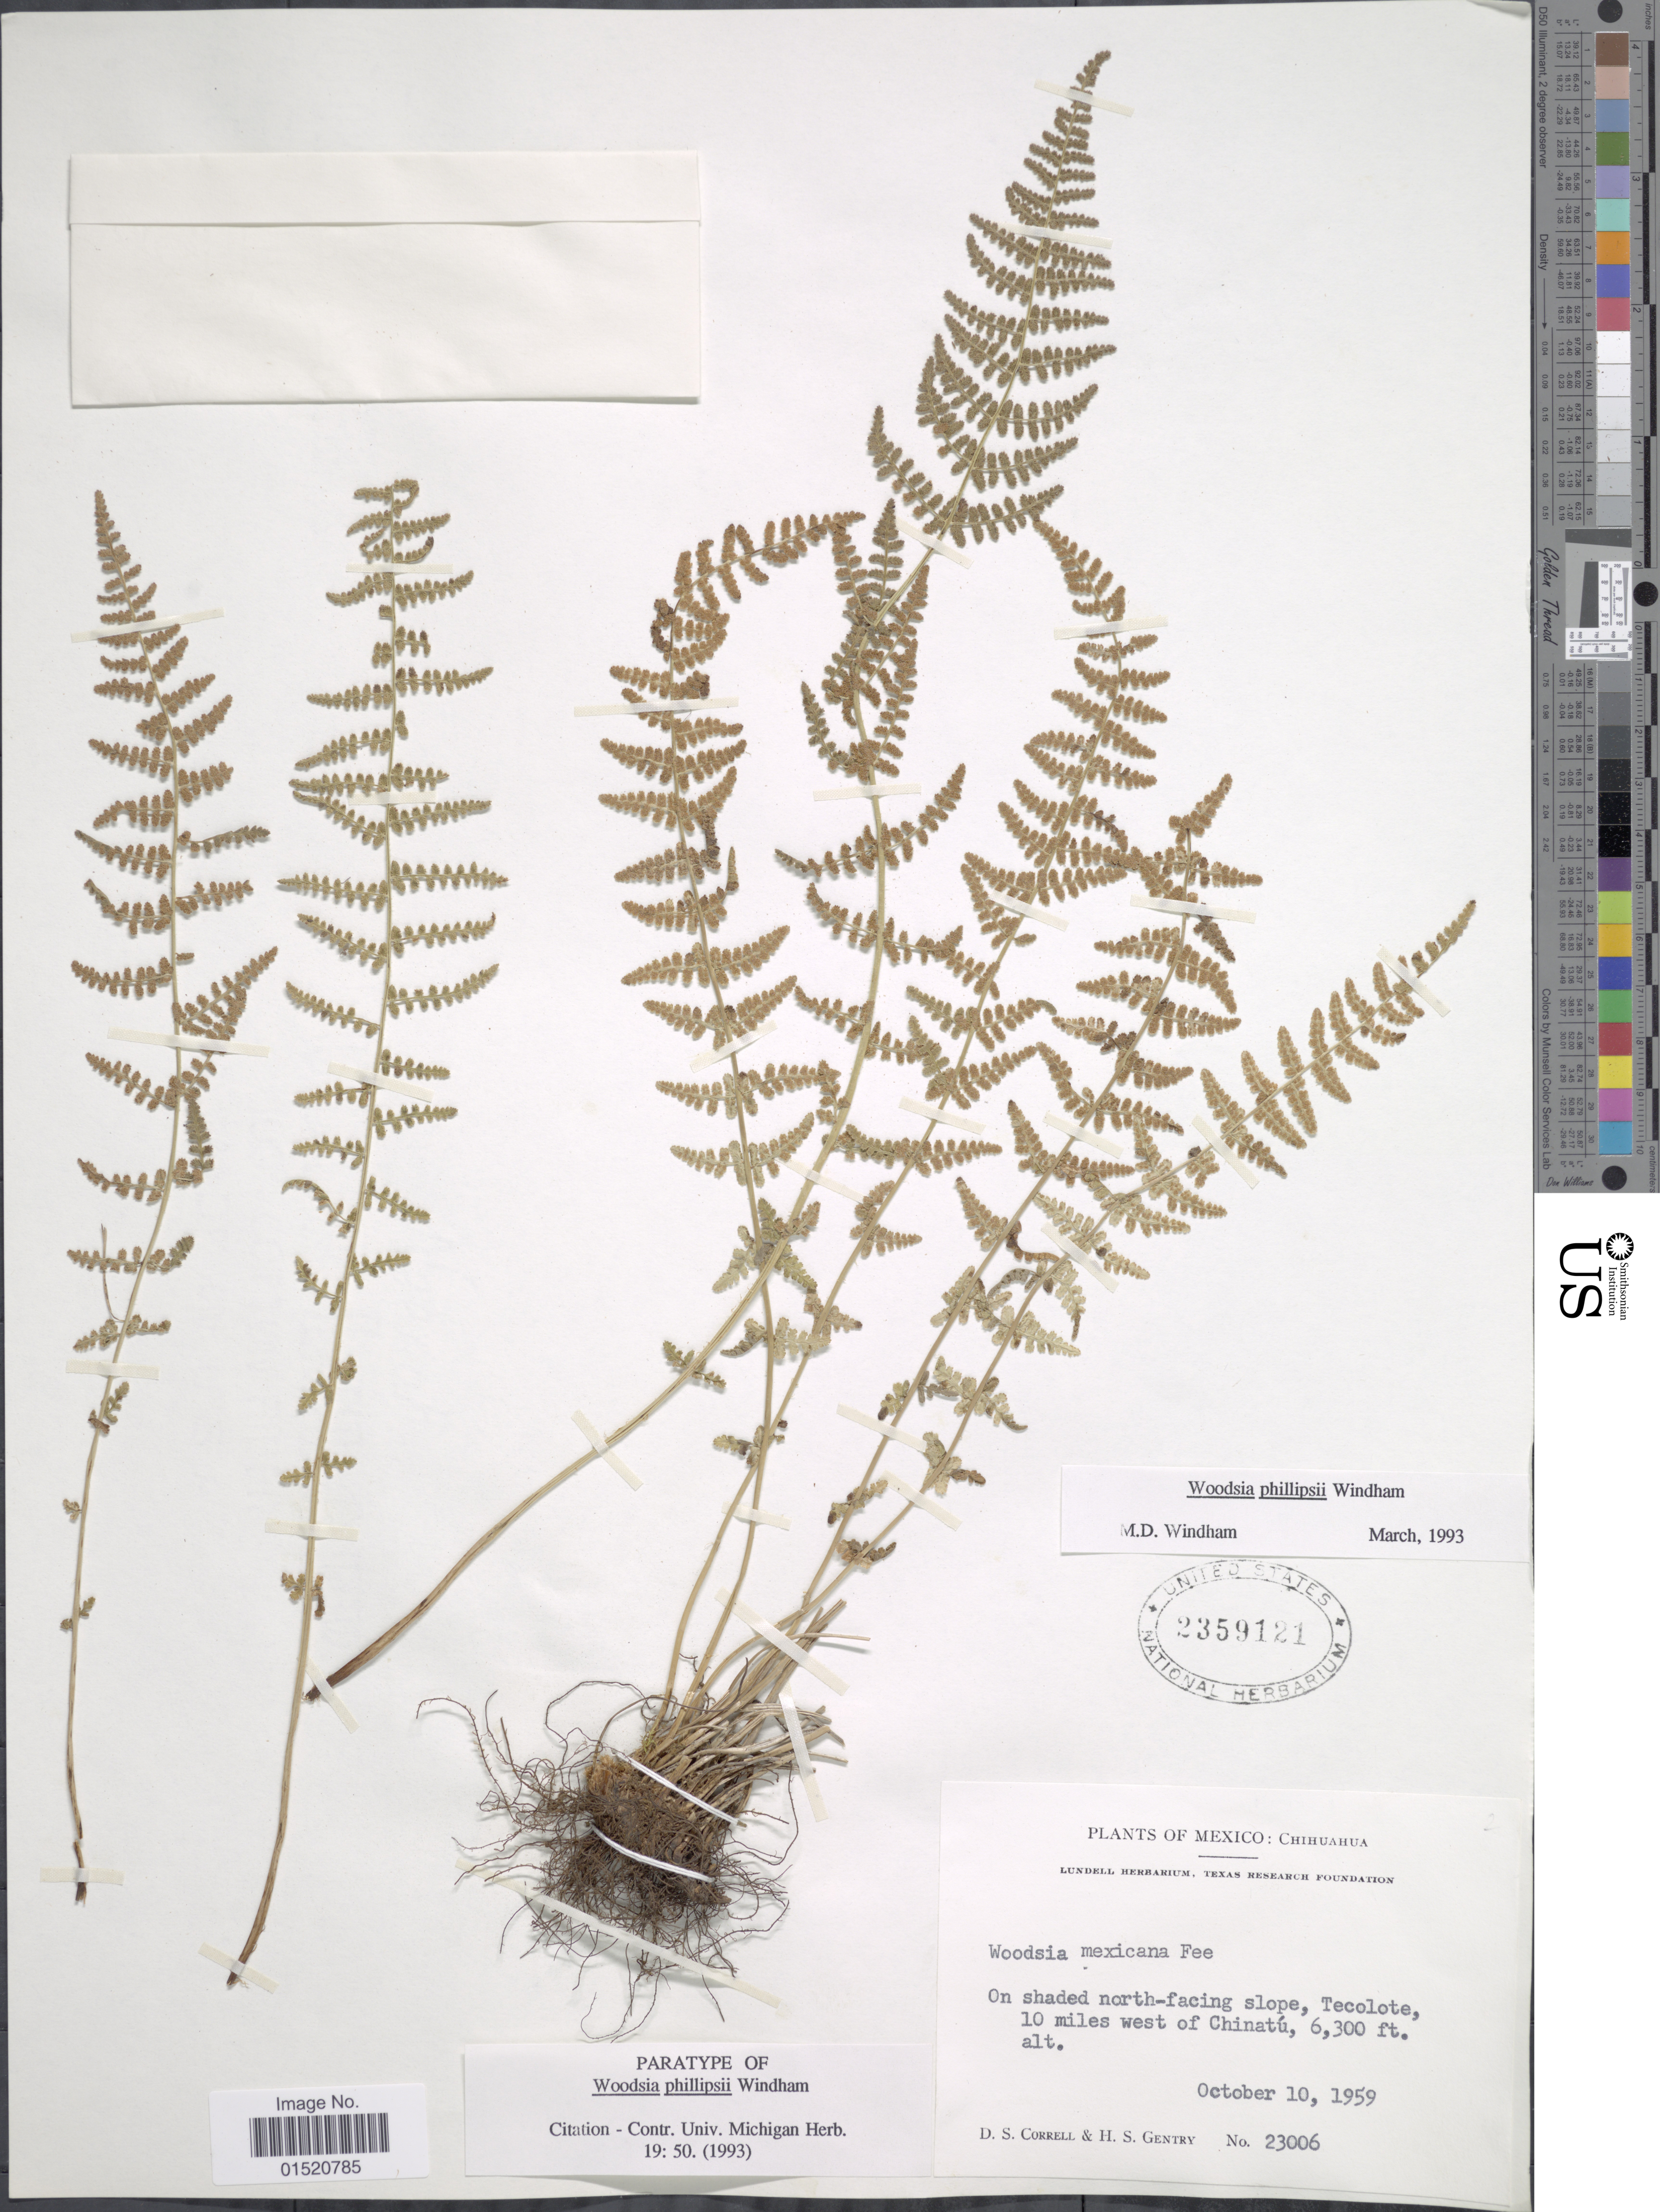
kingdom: Plantae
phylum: Tracheophyta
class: Polypodiopsida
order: Polypodiales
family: Woodsiaceae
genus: Woodsia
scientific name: Woodsia phillipsii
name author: Windham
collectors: D. S. Correll & H. S. Gentry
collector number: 23006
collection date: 1959-10-10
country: Mexico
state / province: Chihuahua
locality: On shaded north-facing slope, Tecolote, 10 miles west of Chinatú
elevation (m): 1920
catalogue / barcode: US 2359121